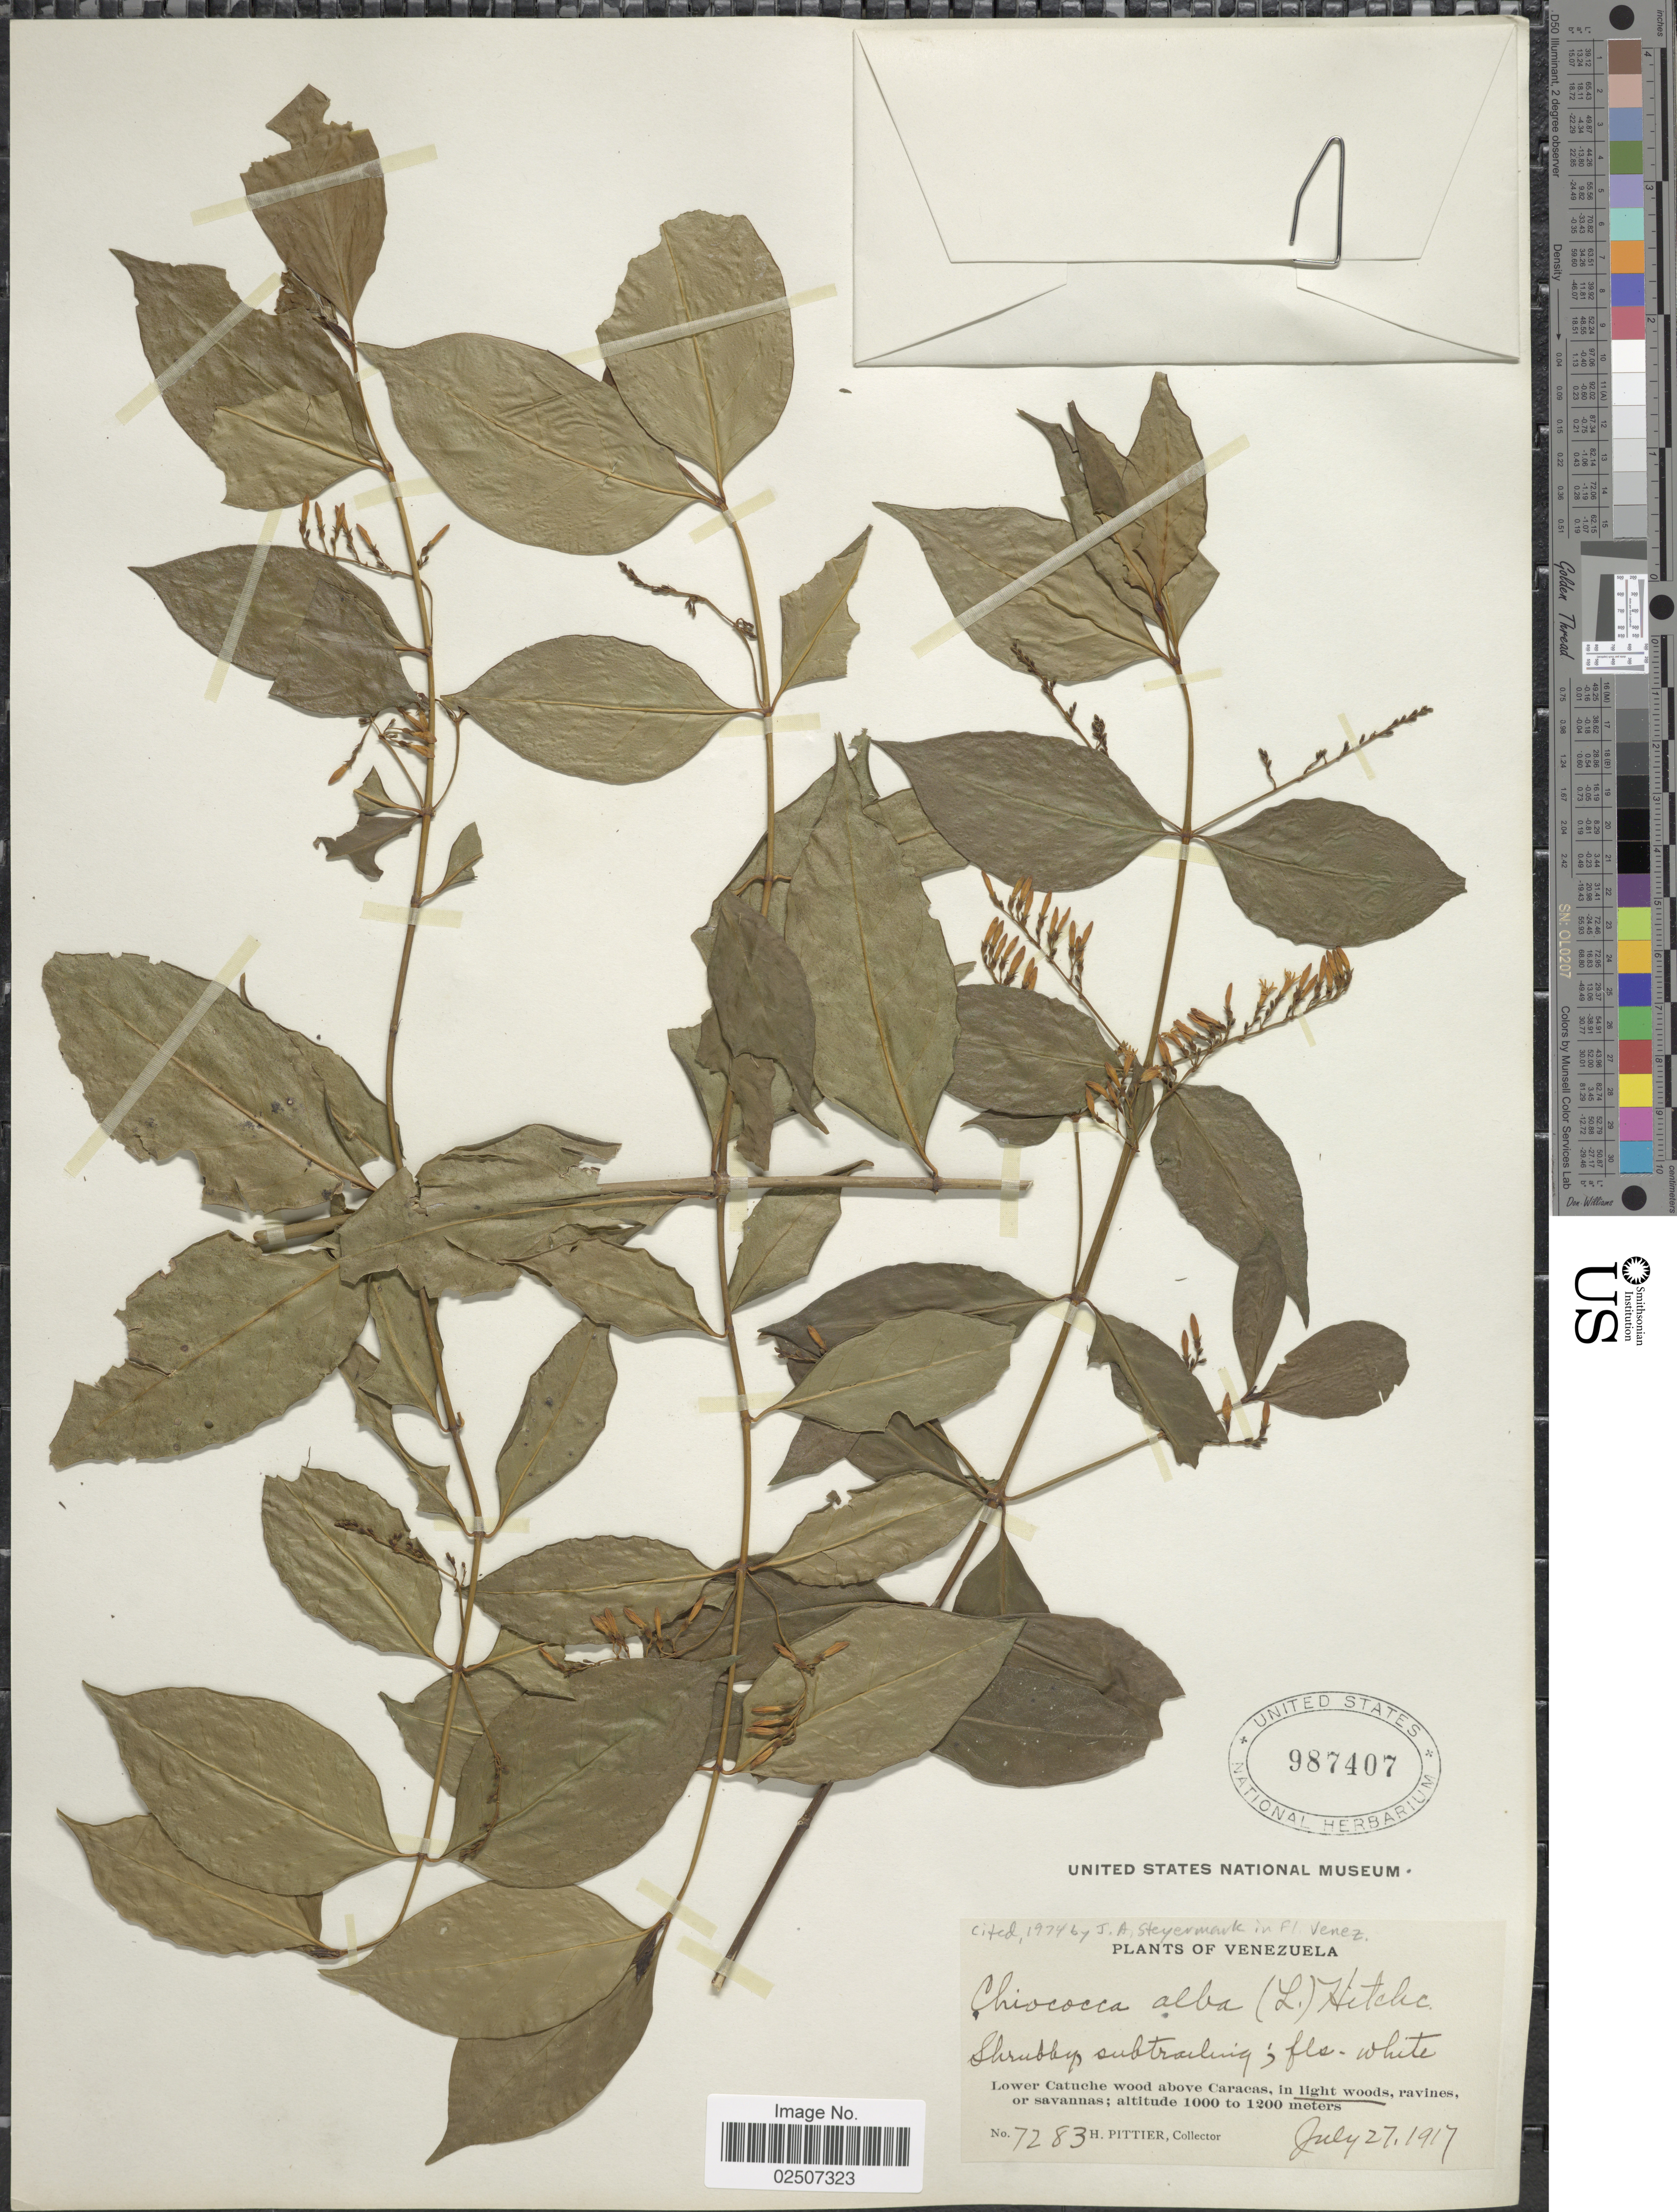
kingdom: Plantae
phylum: Tracheophyta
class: Magnoliopsida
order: Gentianales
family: Rubiaceae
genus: Chiococca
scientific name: Chiococca alba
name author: (L.) Hitchc.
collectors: H. F. Pittier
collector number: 7283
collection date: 1917-07-27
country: Venezuela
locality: Lower Catuche wood above Caracas, in light woods, ravines, or savannas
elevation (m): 1000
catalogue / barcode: US 987407